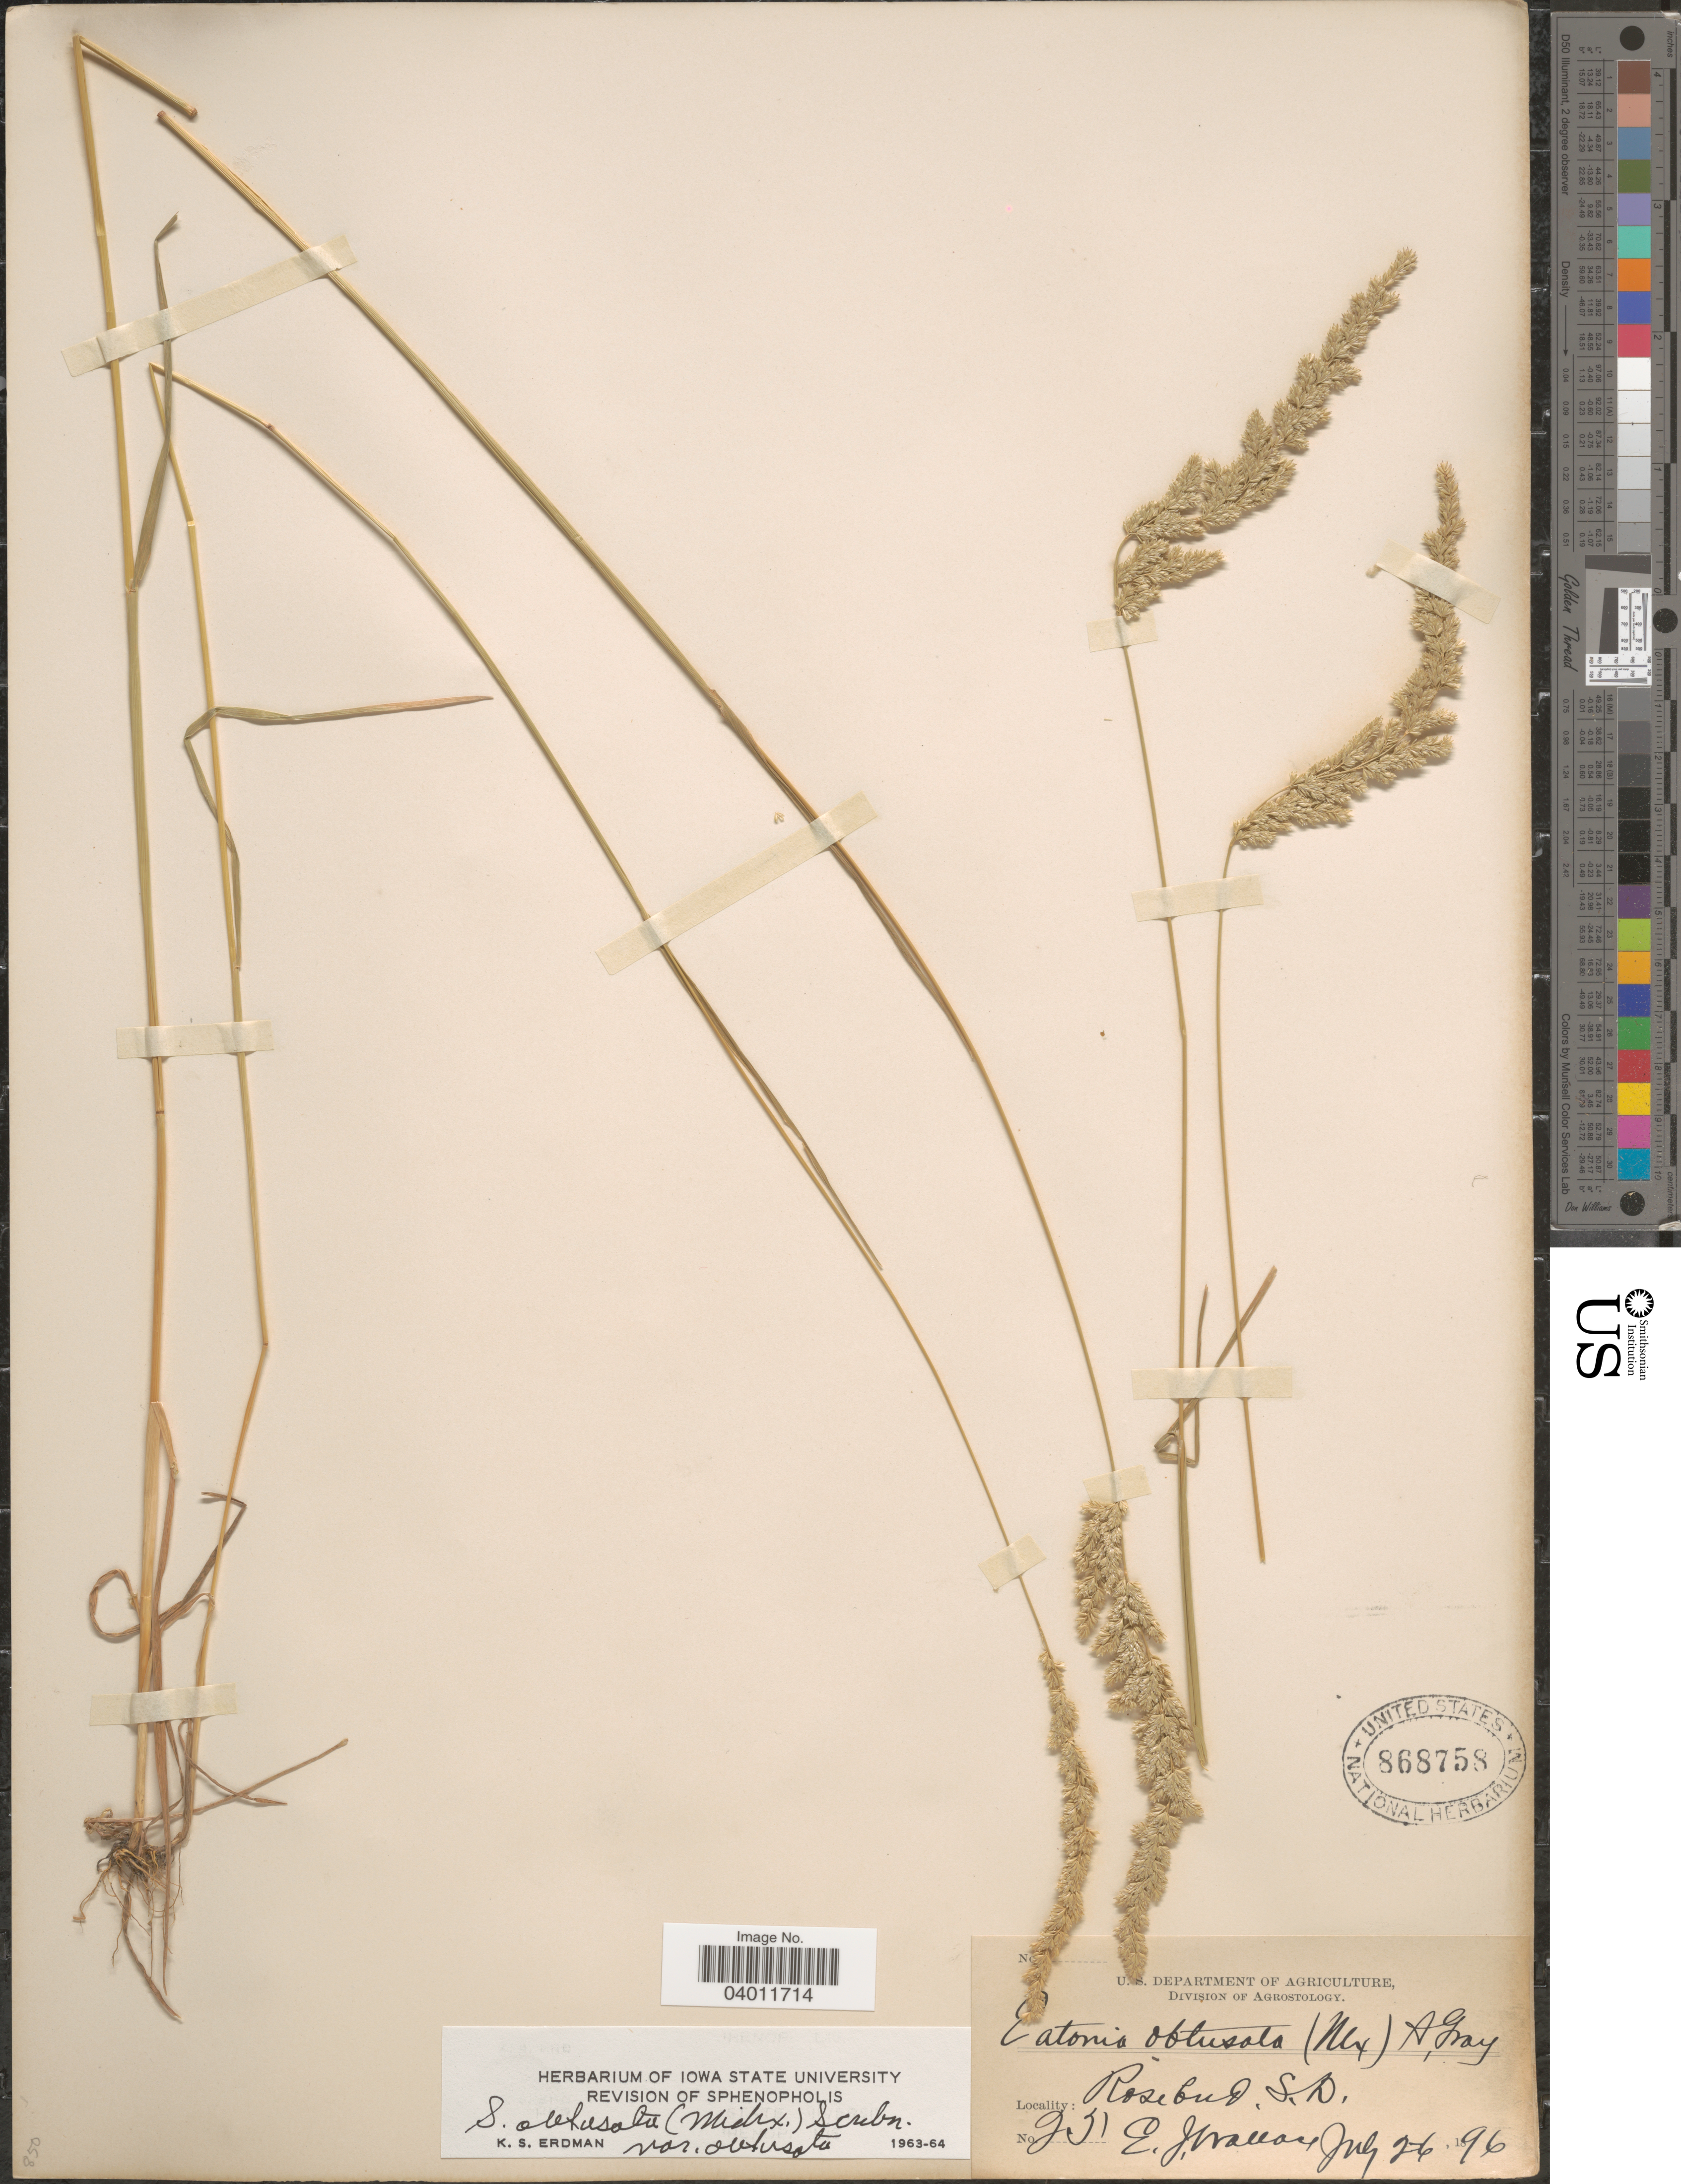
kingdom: Plantae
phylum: Tracheophyta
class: Liliopsida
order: Poales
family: Poaceae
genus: Sphenopholis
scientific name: Sphenopholis obtusata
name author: (Michx.) Scribn.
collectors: E. J. Wallace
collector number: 25*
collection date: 1896-07-26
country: United States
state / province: South Dakota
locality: Rosebud.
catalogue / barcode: US 868758